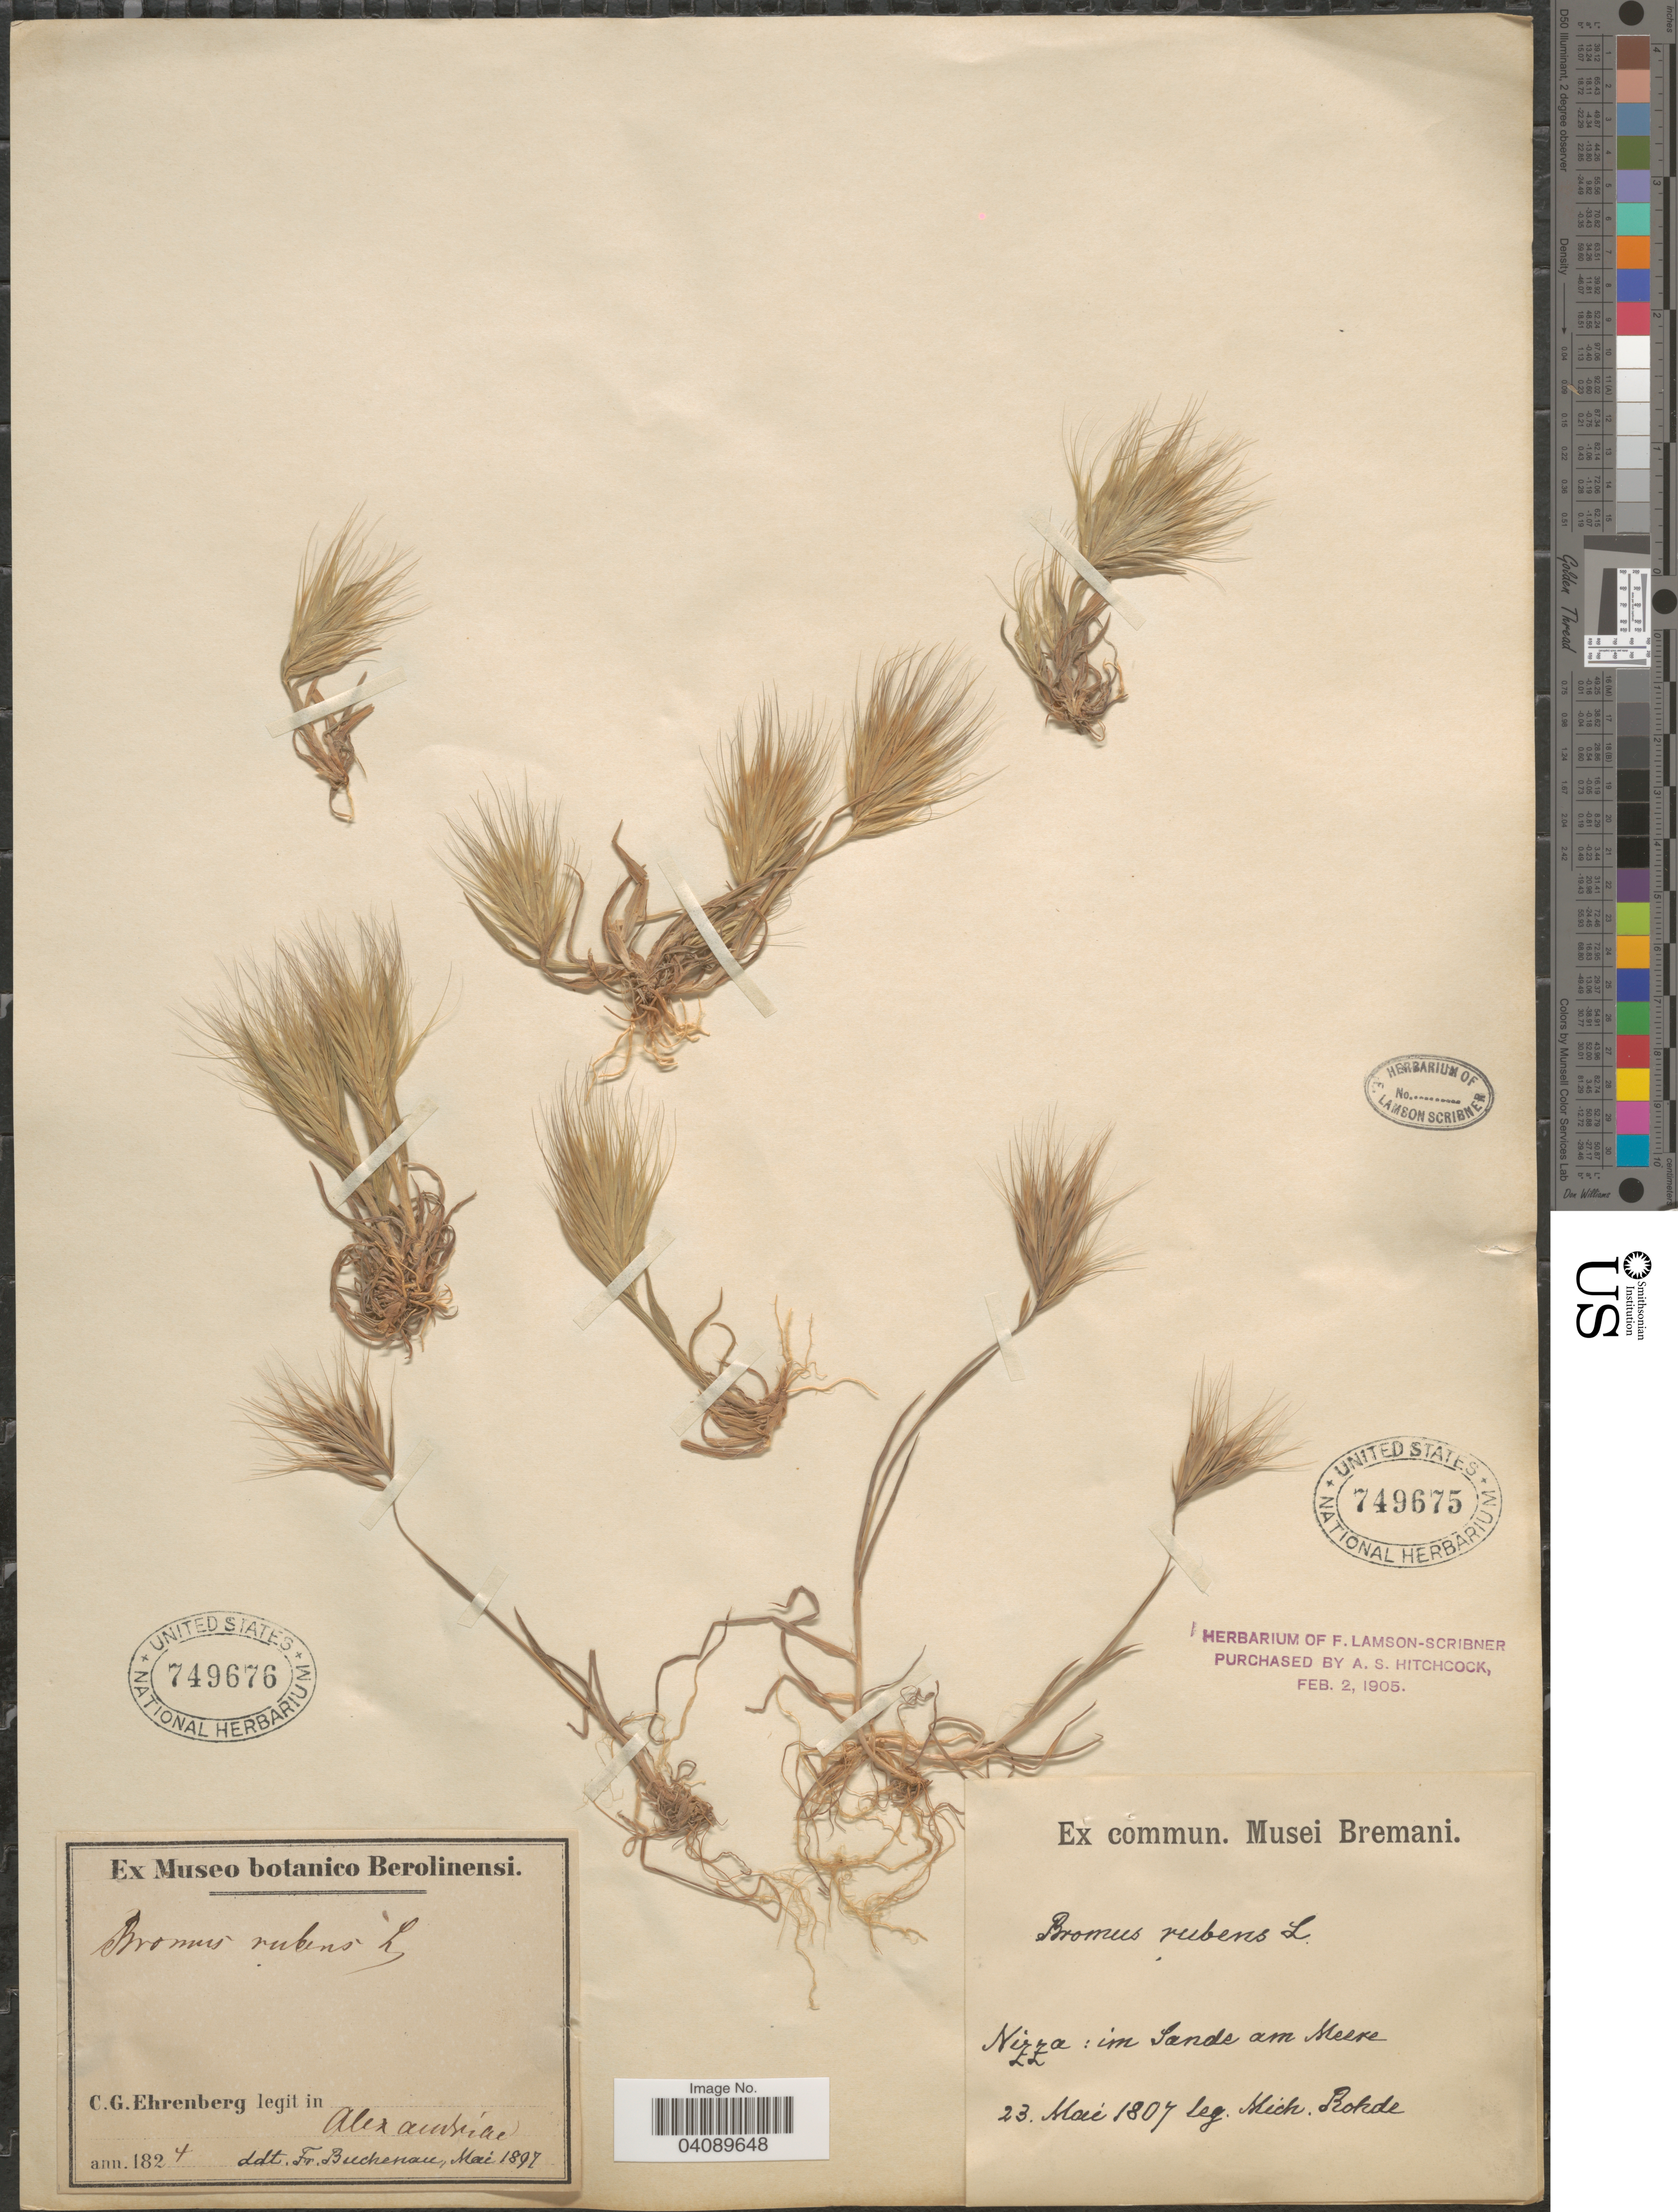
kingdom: Plantae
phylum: Tracheophyta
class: Liliopsida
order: Poales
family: Poaceae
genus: Bromus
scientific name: Bromus rubens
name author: L.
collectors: M. Rohde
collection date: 1807-05-23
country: France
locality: Nizza: im Sands am Meere.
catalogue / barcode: US 749675